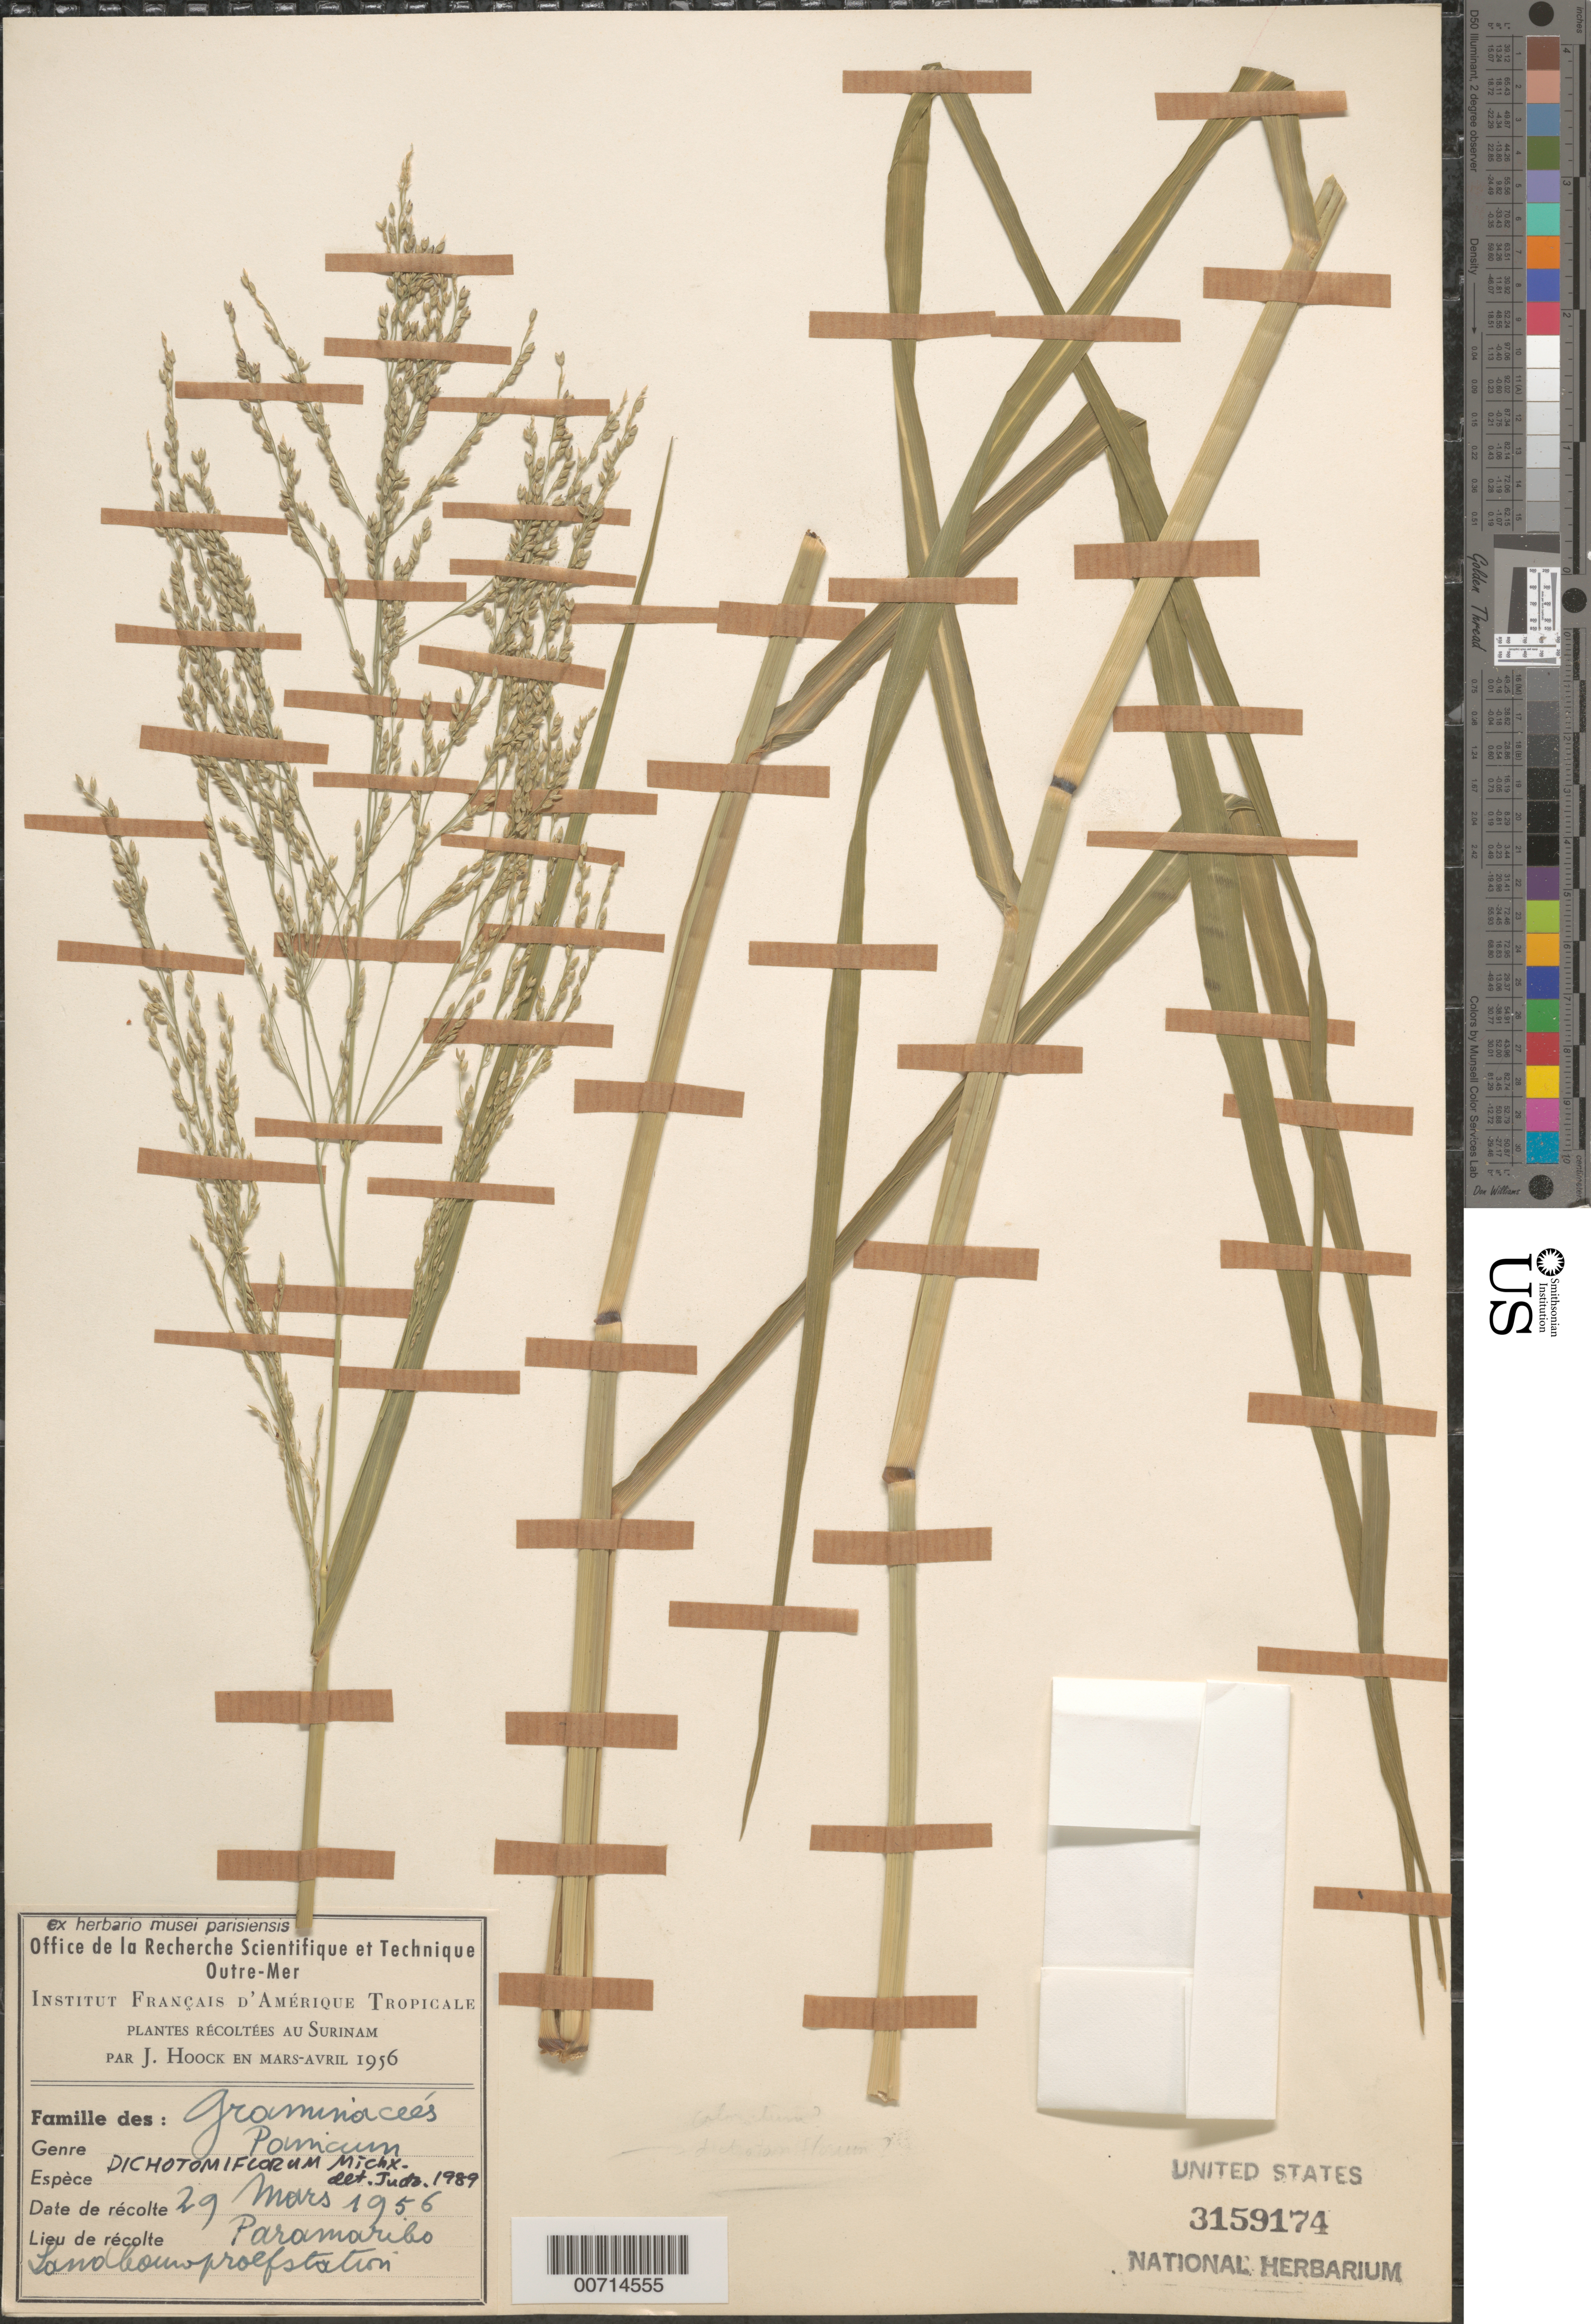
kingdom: Plantae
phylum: Tracheophyta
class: Liliopsida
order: Poales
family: Poaceae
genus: Panicum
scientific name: Panicum dichotomiflorum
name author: Michx.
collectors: J. Hoock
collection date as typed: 29-Mar-56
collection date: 1956-03-29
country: Suriname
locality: Paramaribo, Landbouropraefstation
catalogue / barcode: US 3159174